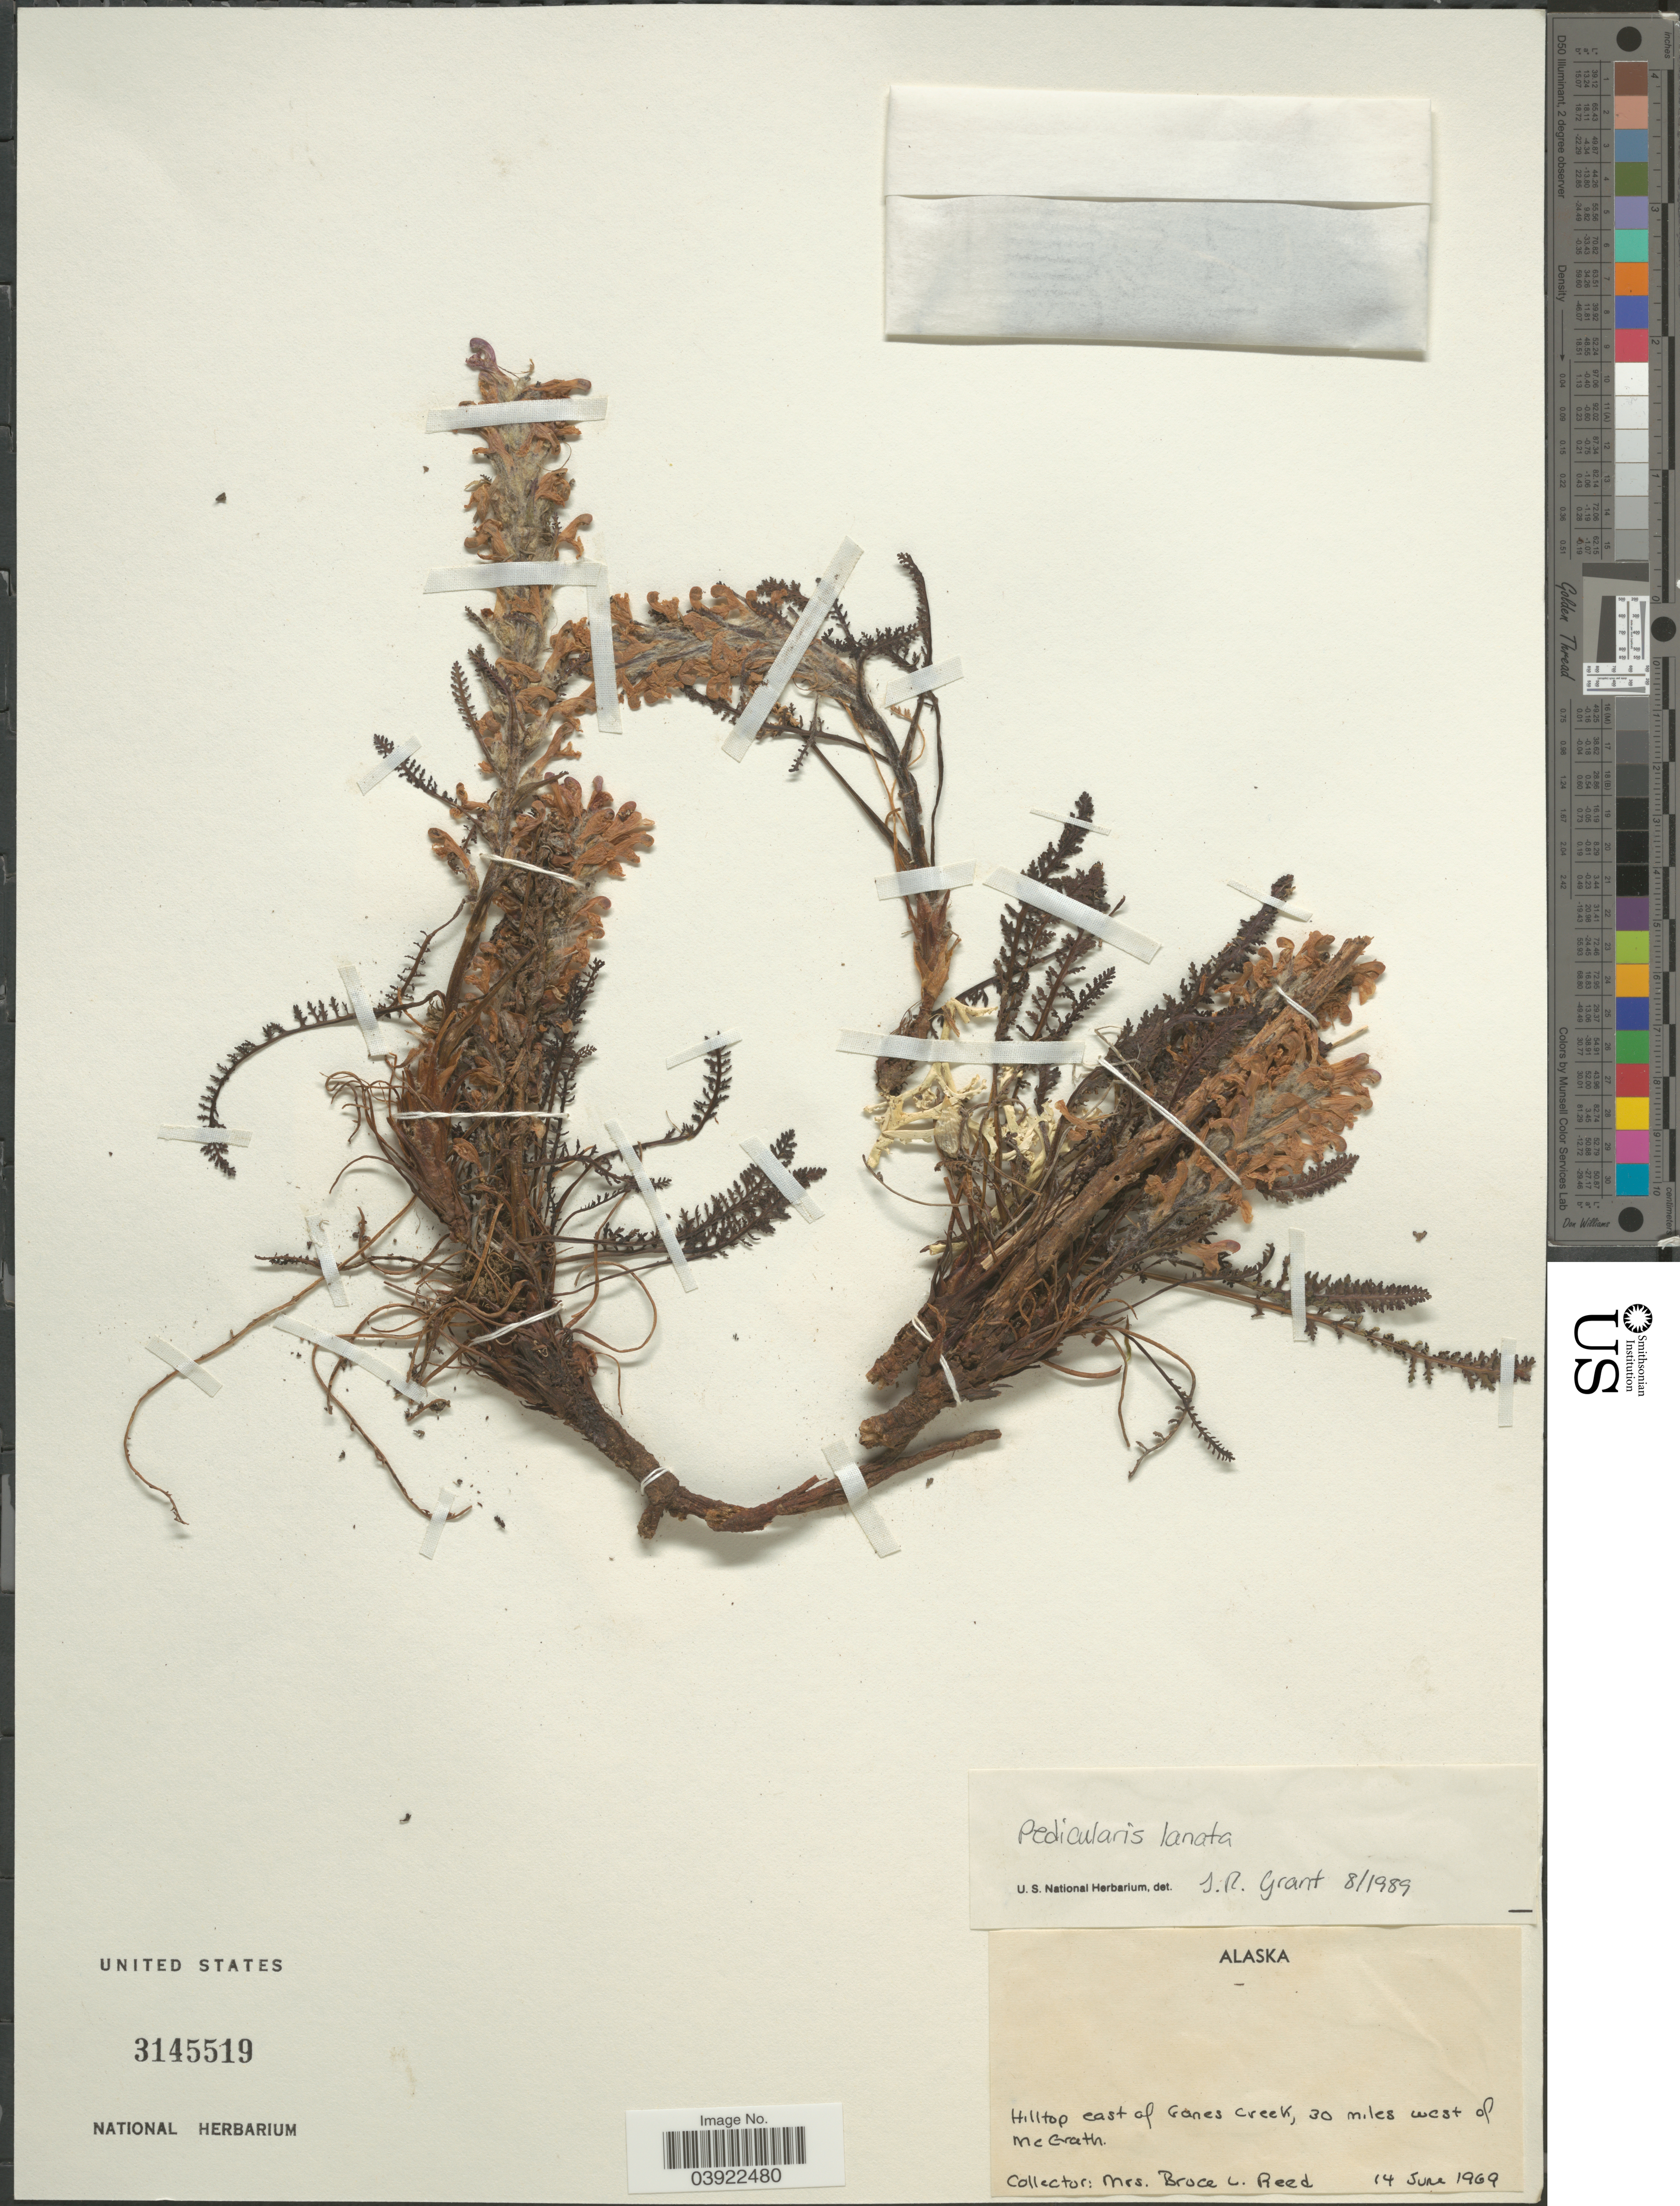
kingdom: Plantae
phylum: Tracheophyta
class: Magnoliopsida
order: Lamiales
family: Orobanchaceae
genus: Pedicularis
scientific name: Pedicularis lanata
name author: Willd. ex Cham. & Schltdl.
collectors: B. Reed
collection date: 1969-06-14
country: United States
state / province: Alaska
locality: Hilltop east of Jones Creek, 30 miles west of McGrath.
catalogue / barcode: US 3145519